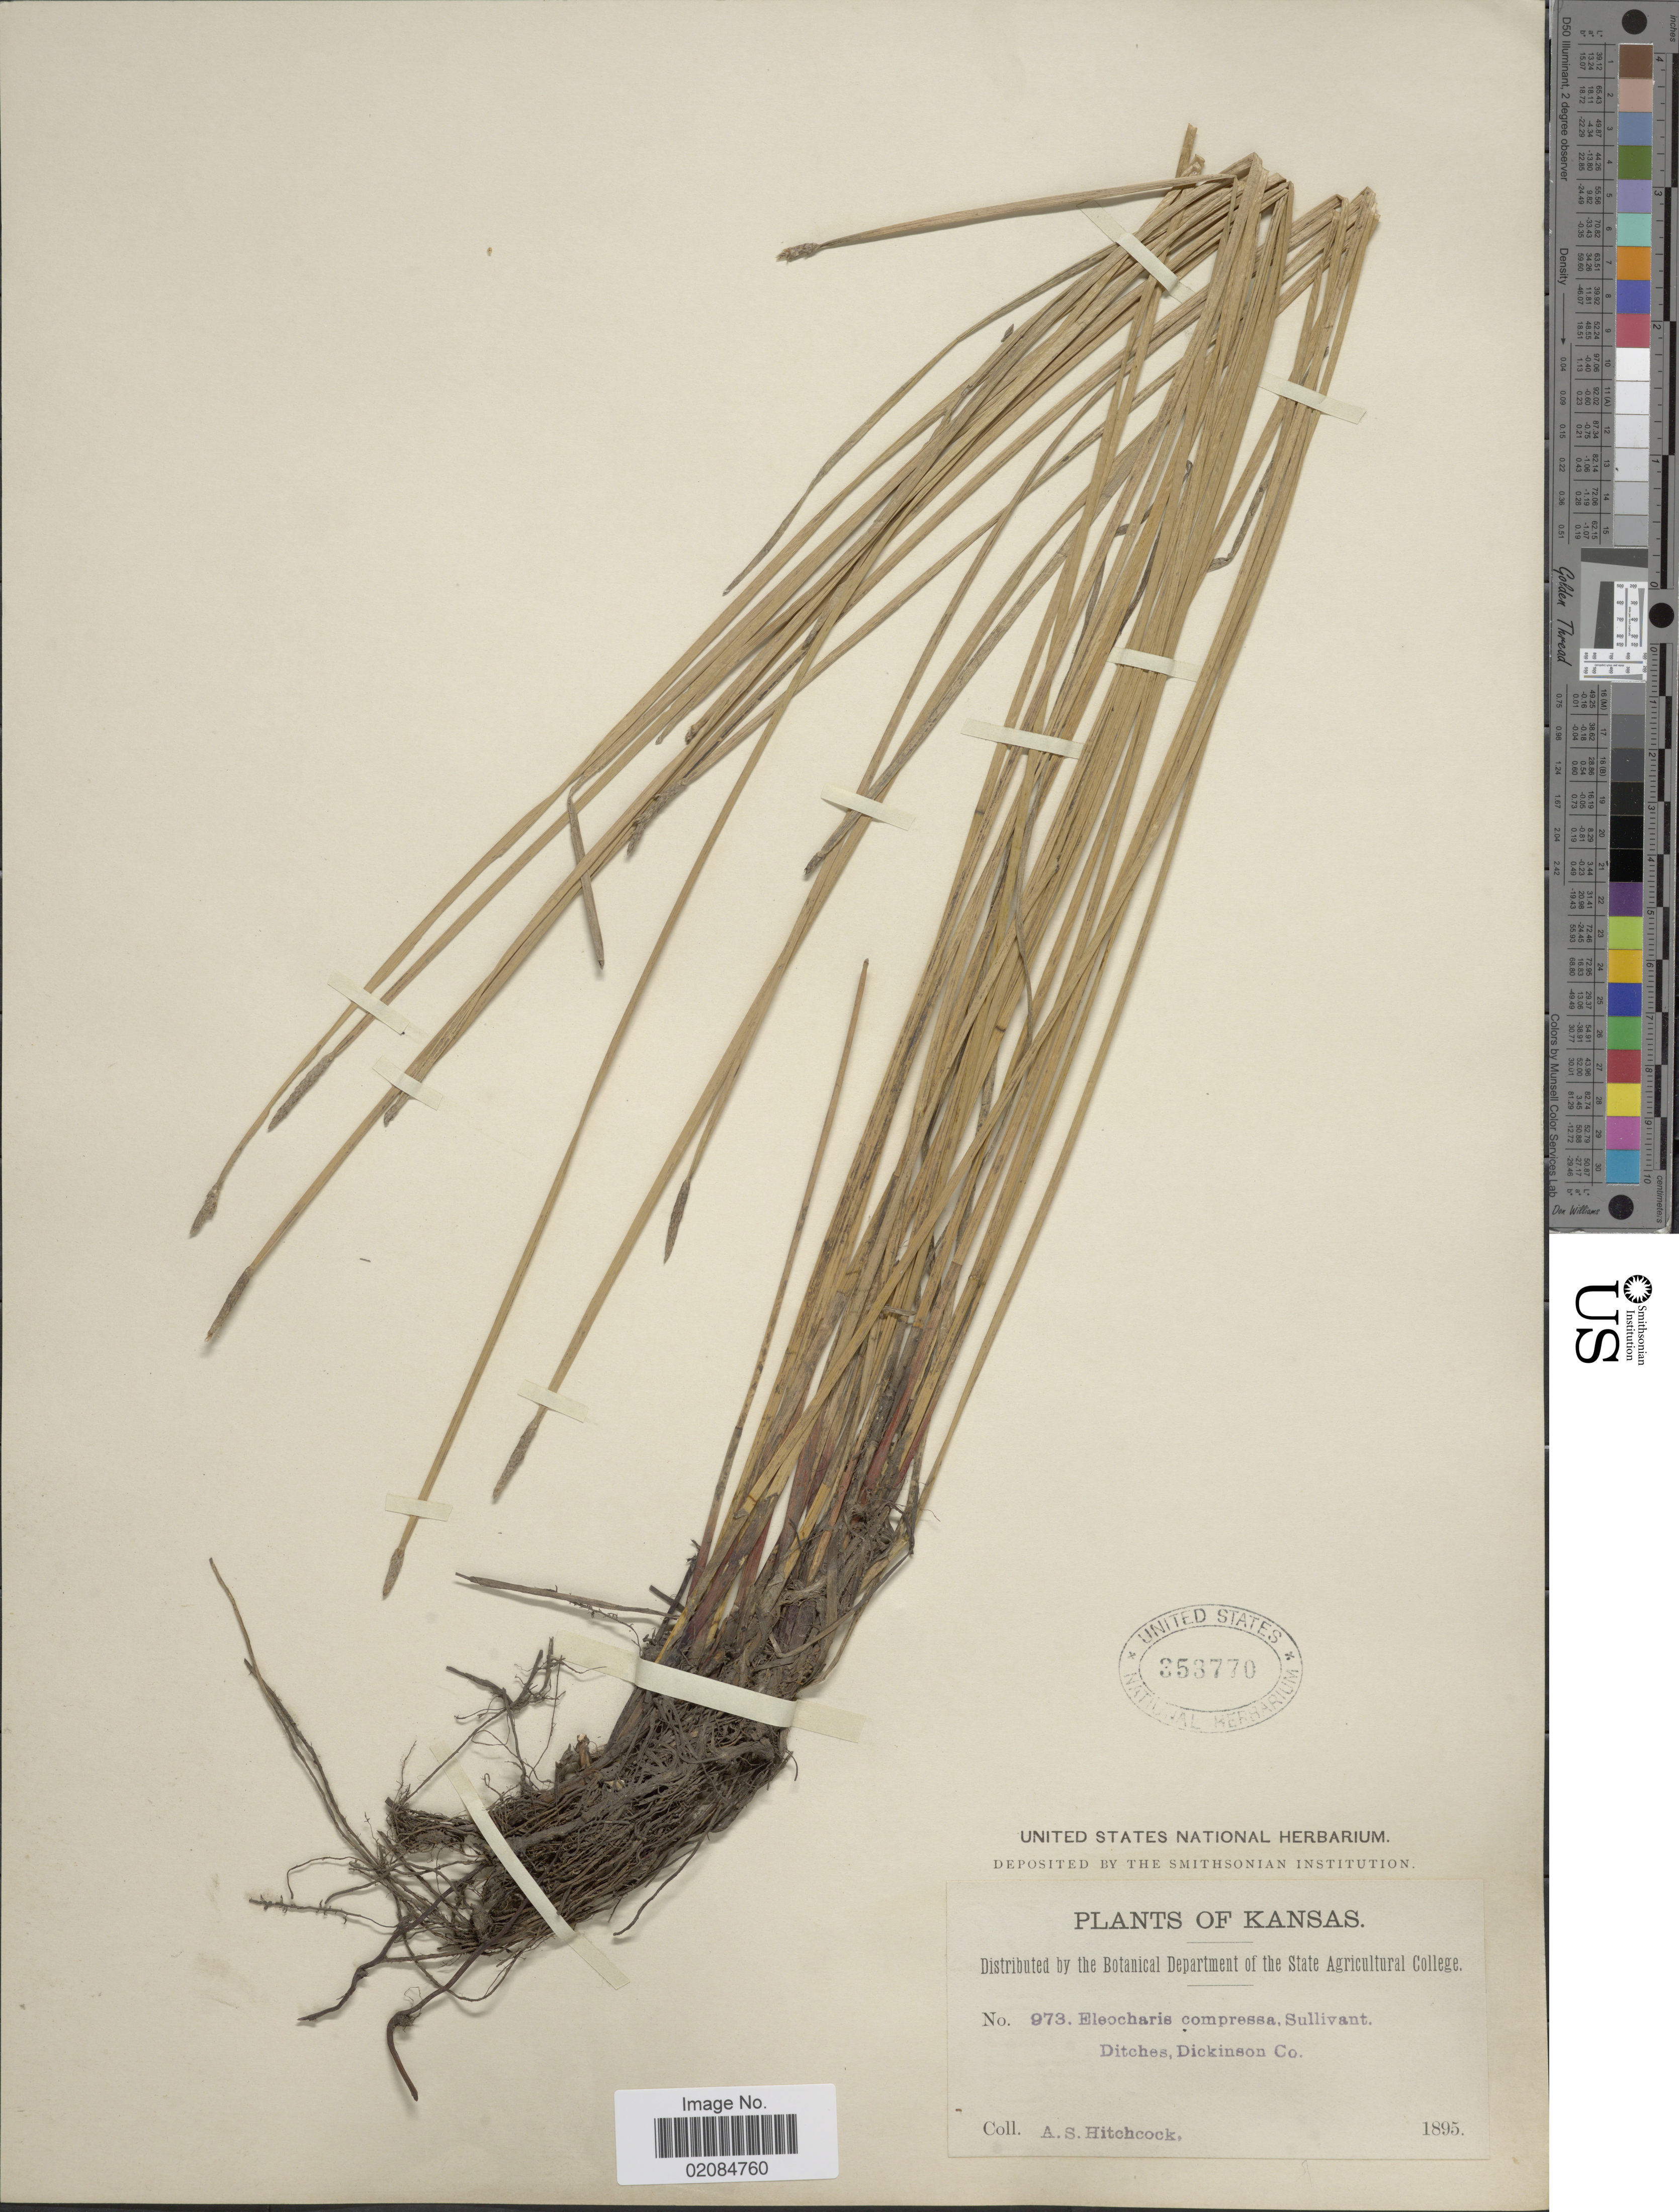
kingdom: Plantae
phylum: Tracheophyta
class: Liliopsida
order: Poales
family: Cyperaceae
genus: Eleocharis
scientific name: Eleocharis palustris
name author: (L.) Roem. & Schult.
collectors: A. S. Hitchcock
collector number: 973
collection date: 1895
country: United States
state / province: Kansas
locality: Ditches, Dickinson Co.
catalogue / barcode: US 353770